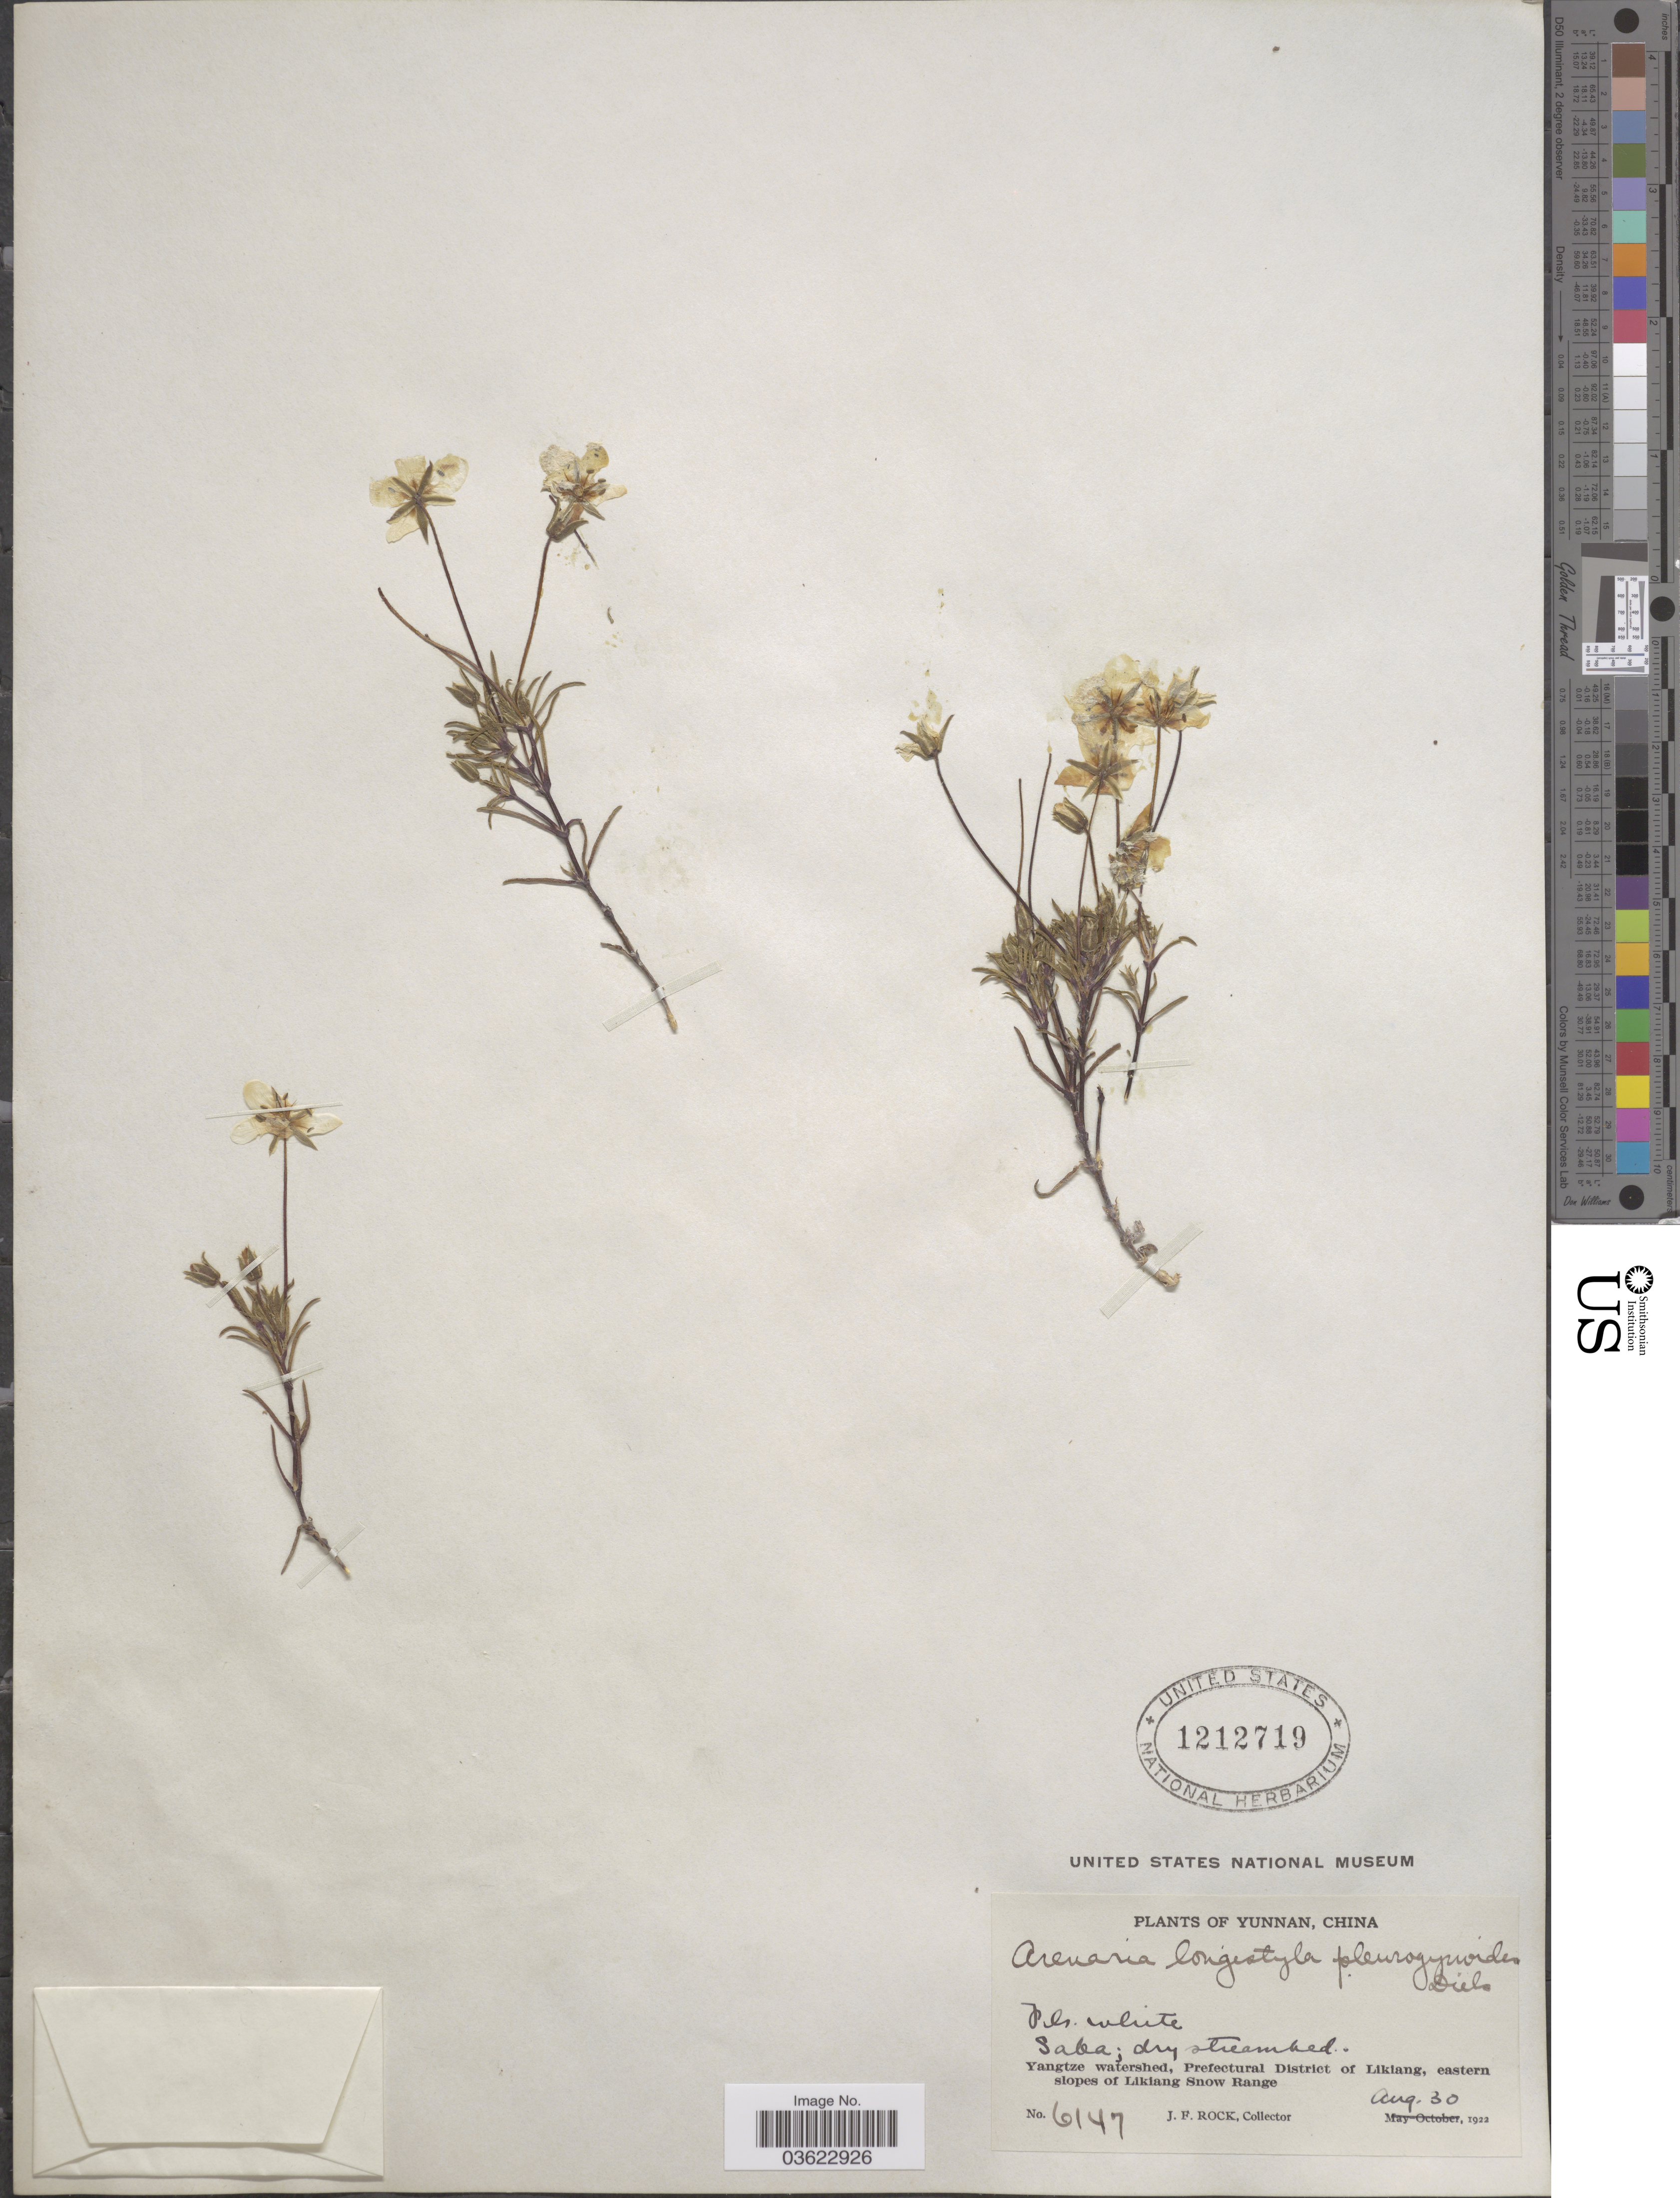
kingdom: Plantae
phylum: Tracheophyta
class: Magnoliopsida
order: Caryophyllales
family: Caryophyllaceae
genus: Odontostemma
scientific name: Odontostemma longistylum var. pleurogynoides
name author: (Diels) Rabeler & W.L. Wagner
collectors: J. Rock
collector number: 6147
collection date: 1922-08-30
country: China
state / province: Yunnan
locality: Saba. Yangtze watershed, Prefectural District of Likiang, eastern slopes of Likiang Snow Range.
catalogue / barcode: US 1212719